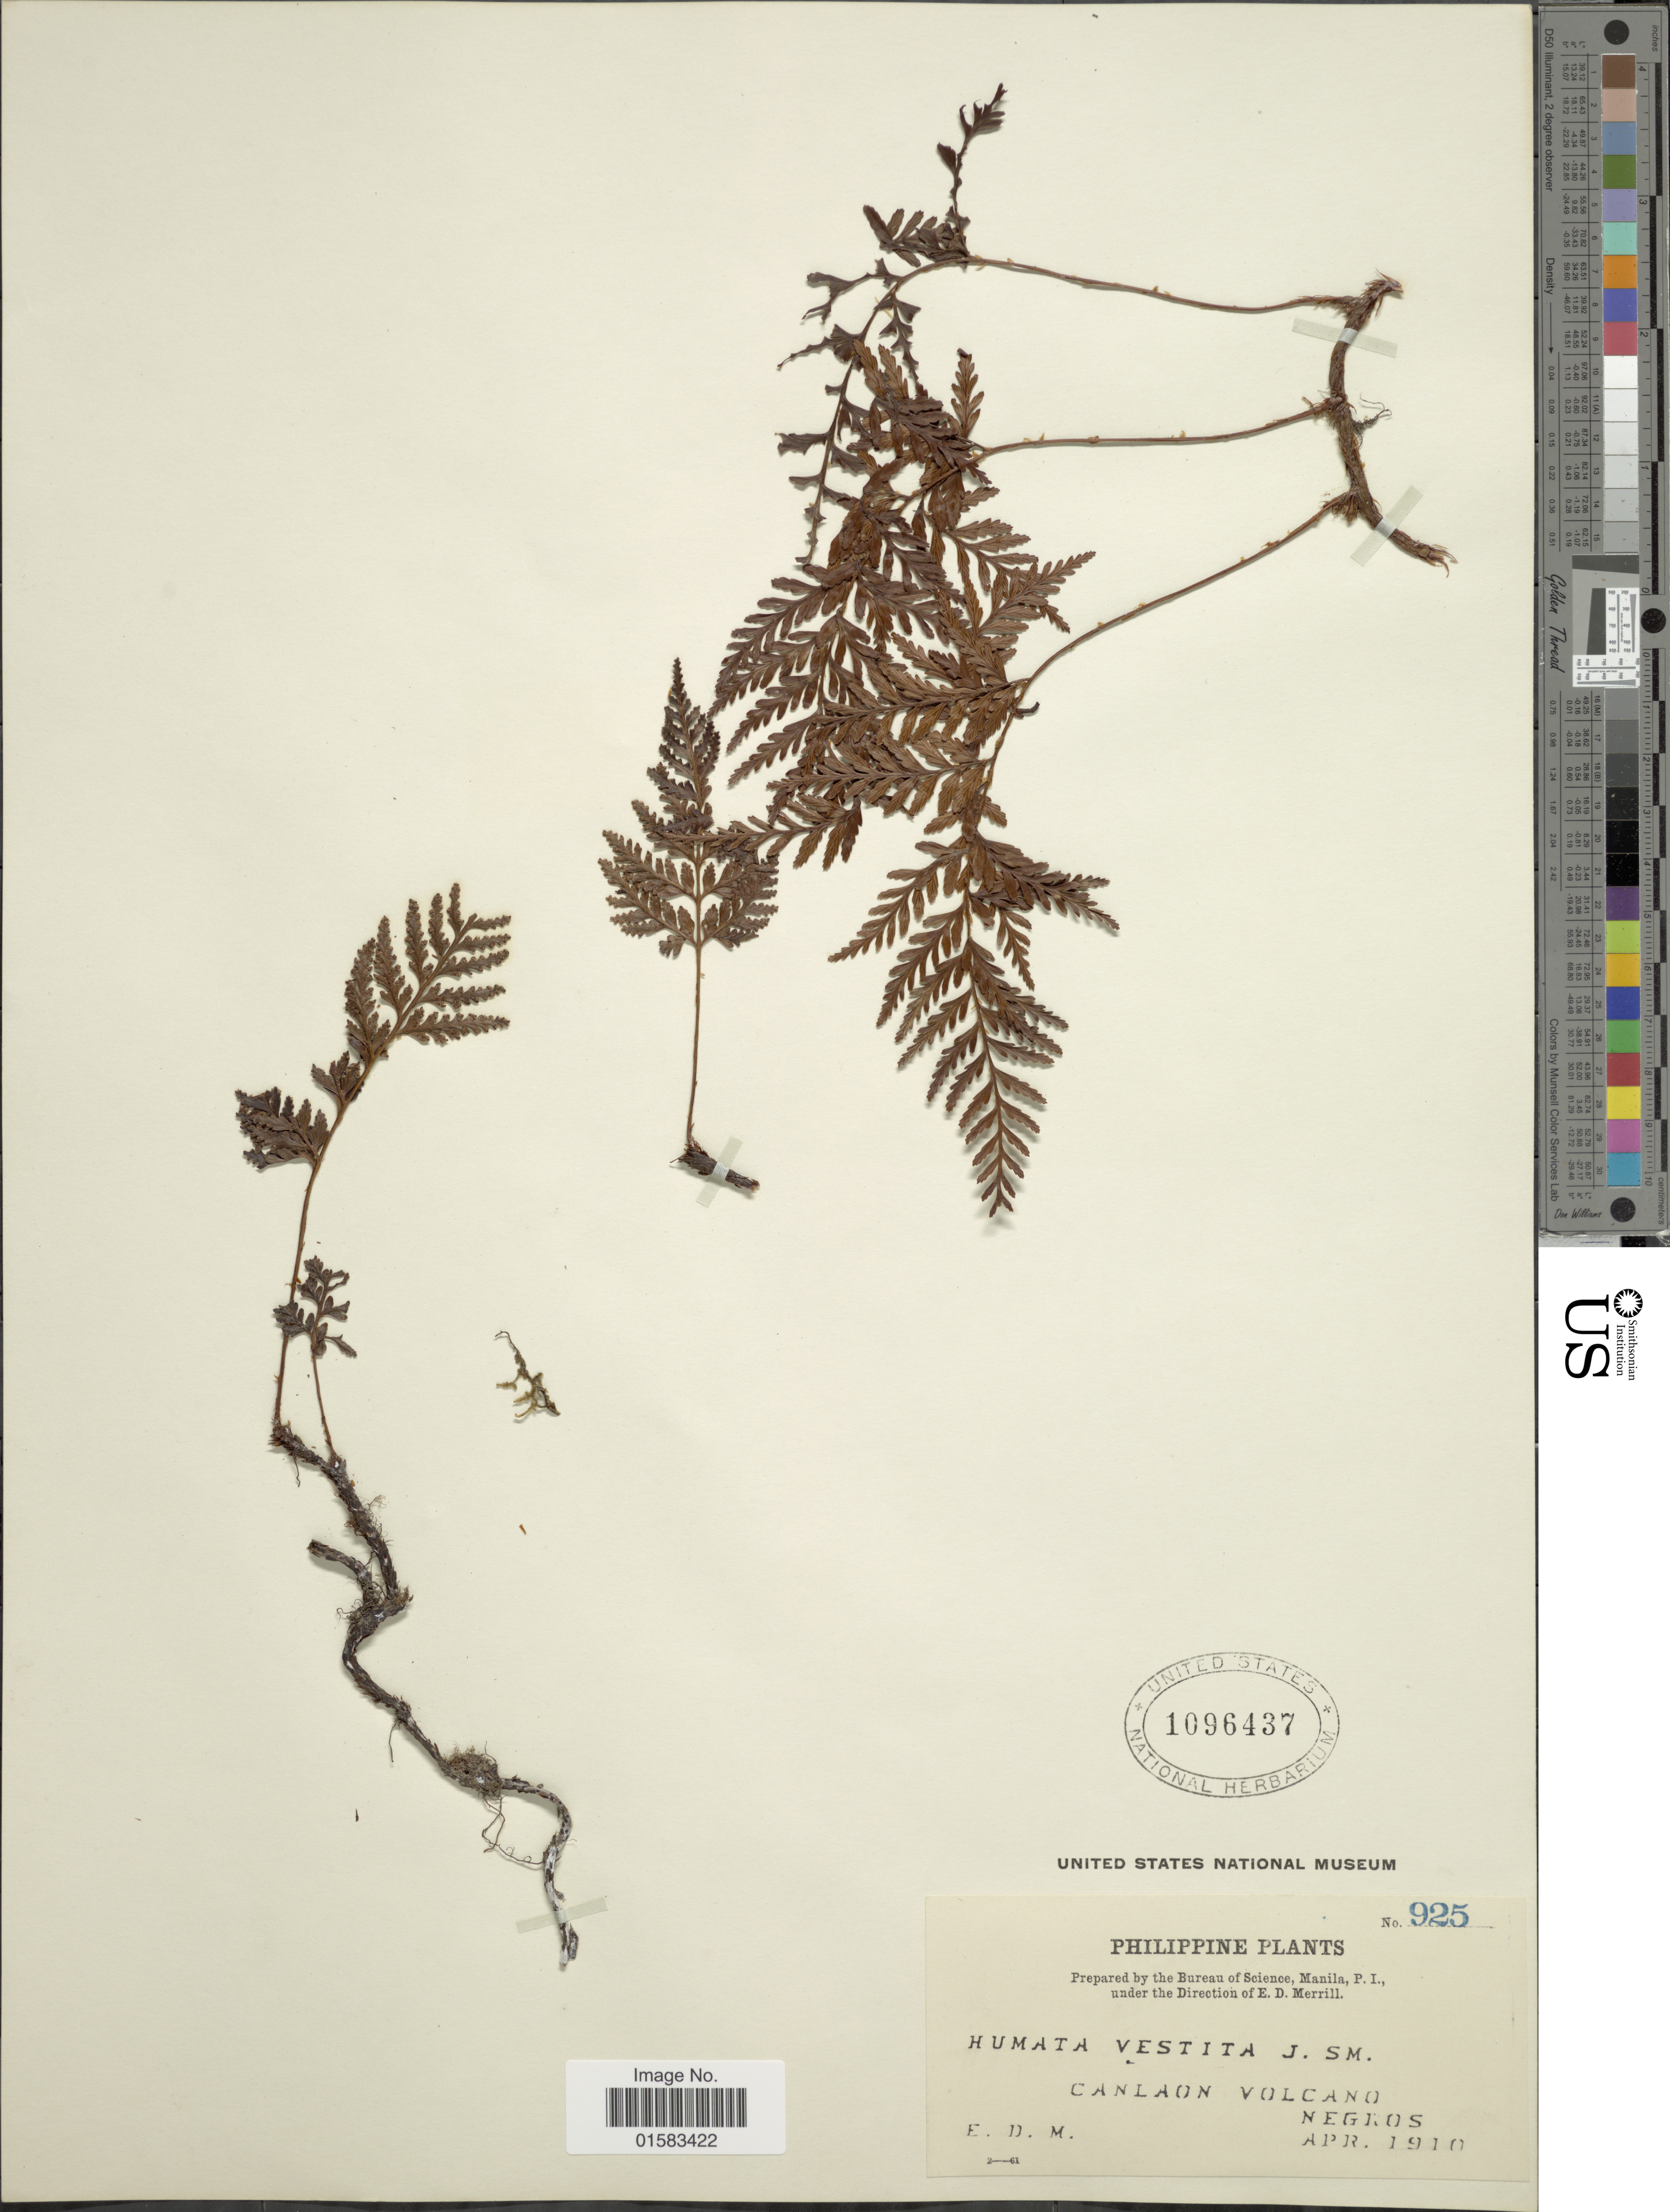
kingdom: Plantae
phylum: Tracheophyta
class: Polypodiopsida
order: Polypodiales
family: Davalliaceae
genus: Davallia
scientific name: Davallia repens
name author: (L. f.) Kuhn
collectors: E. D. Merrill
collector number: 925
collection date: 1910-04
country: Philippines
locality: Canlaon Volcano, Negros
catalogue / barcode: US 1096437